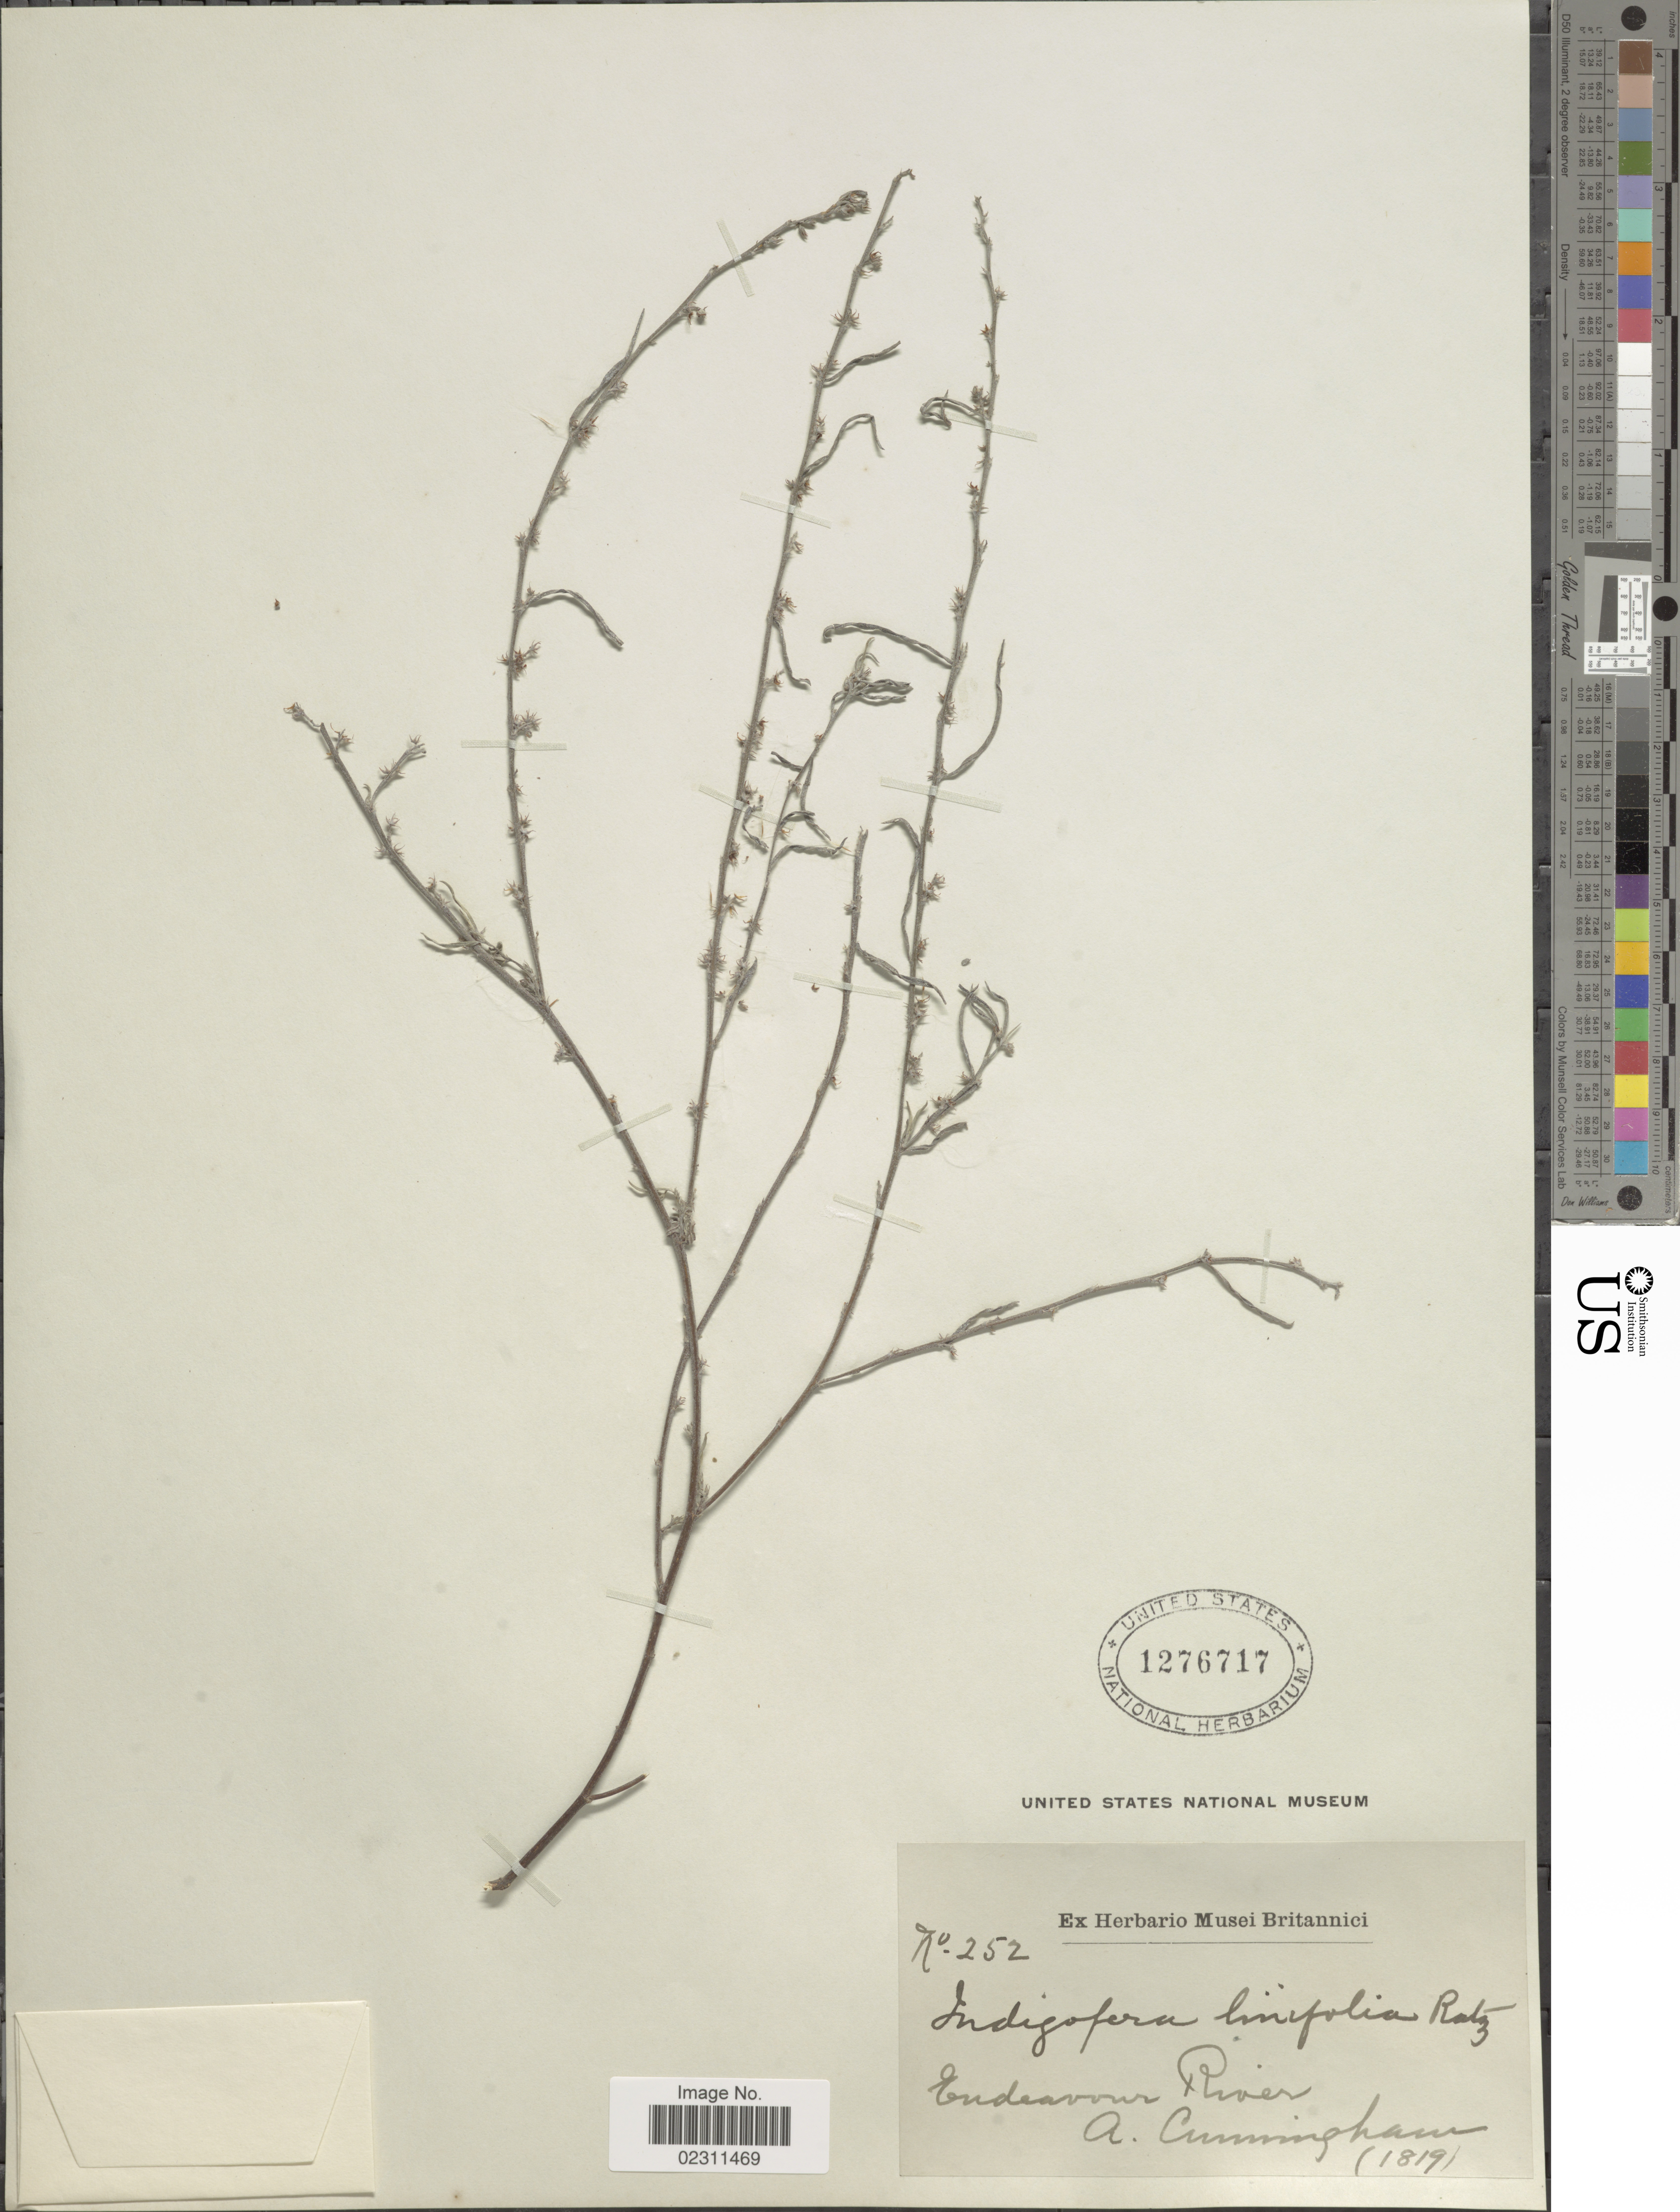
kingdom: Plantae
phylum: Tracheophyta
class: Magnoliopsida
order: Fabales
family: Fabaceae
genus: Indigofera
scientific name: Indigofera linifolia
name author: Retz.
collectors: A. Cunningham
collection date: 1819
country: Australia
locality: Endeavour River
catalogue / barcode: US 1276717